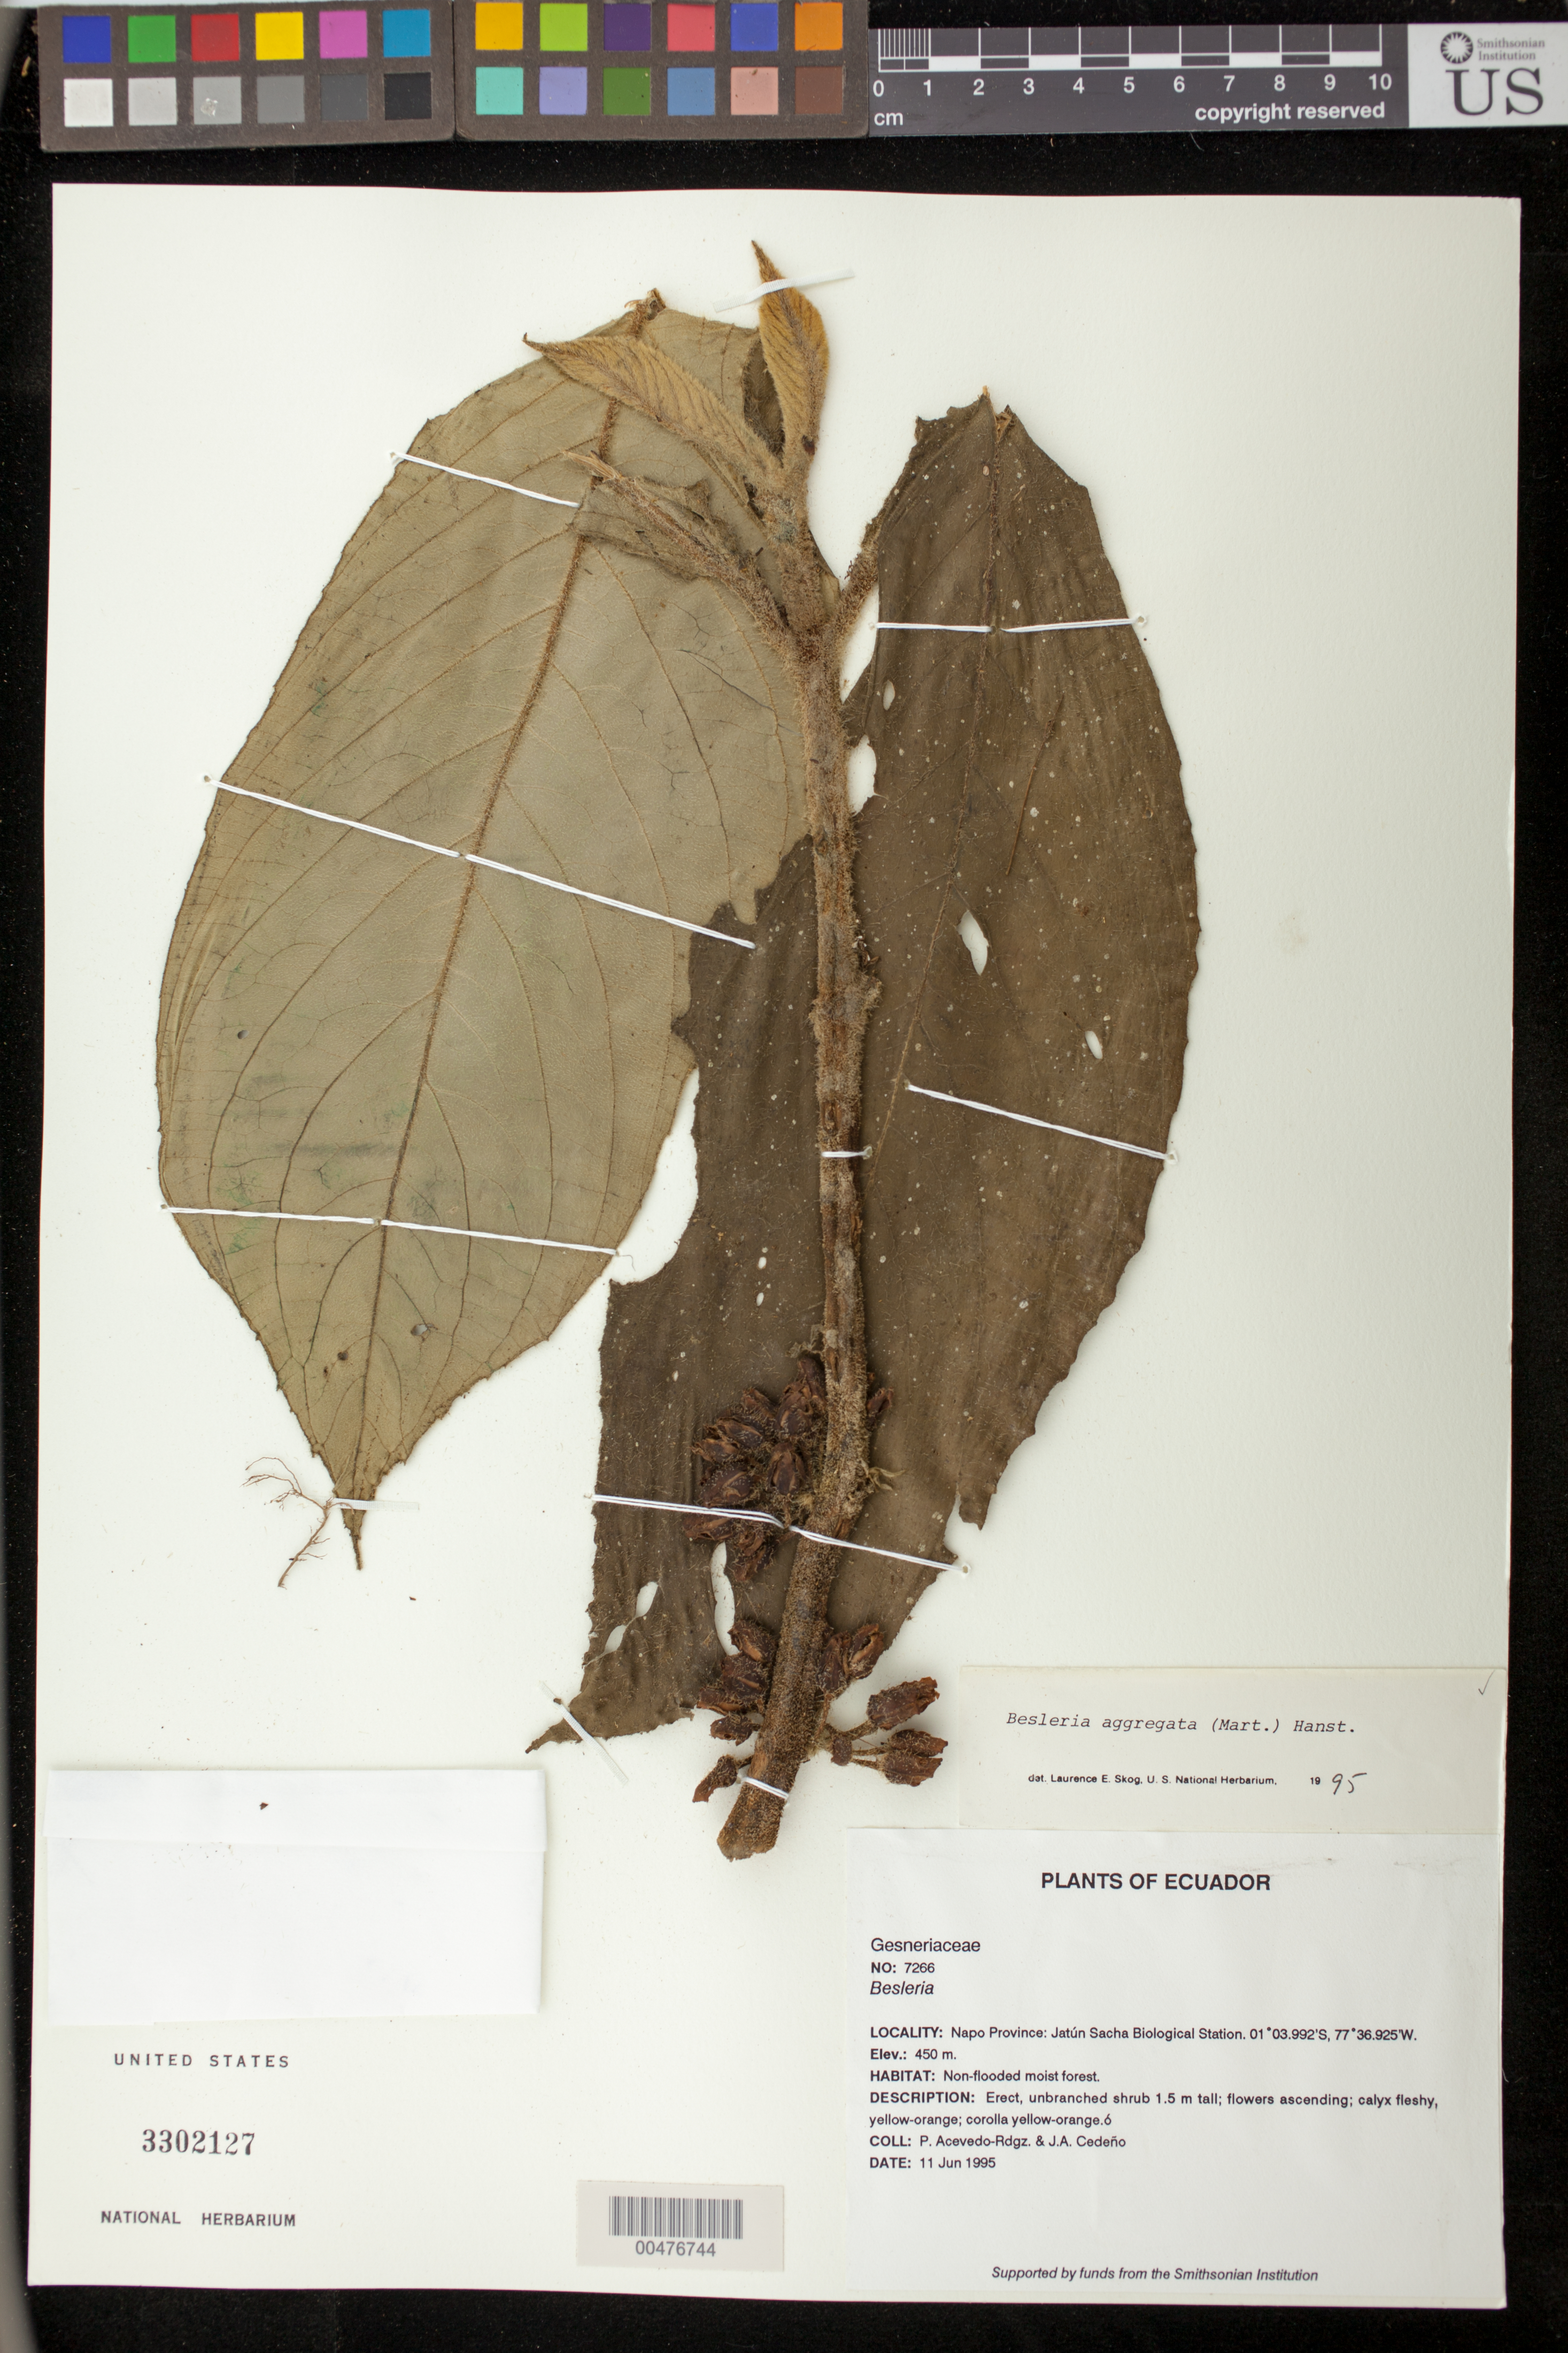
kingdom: Plantae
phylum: Tracheophyta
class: Magnoliopsida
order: Lamiales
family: Gesneriaceae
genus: Besleria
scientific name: Besleria aggregata var. aggregata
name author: (Mart.) Hanst.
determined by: Skog, Laurence E.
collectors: P. Acevedo-Rodr. & J. A. Cedeño M.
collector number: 7266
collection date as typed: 11 Jun 1995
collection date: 1995-06-11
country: Ecuador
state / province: Napo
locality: Jatún Sacha Biological Station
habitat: Non-flooded moist forest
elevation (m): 450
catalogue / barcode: US 3302127